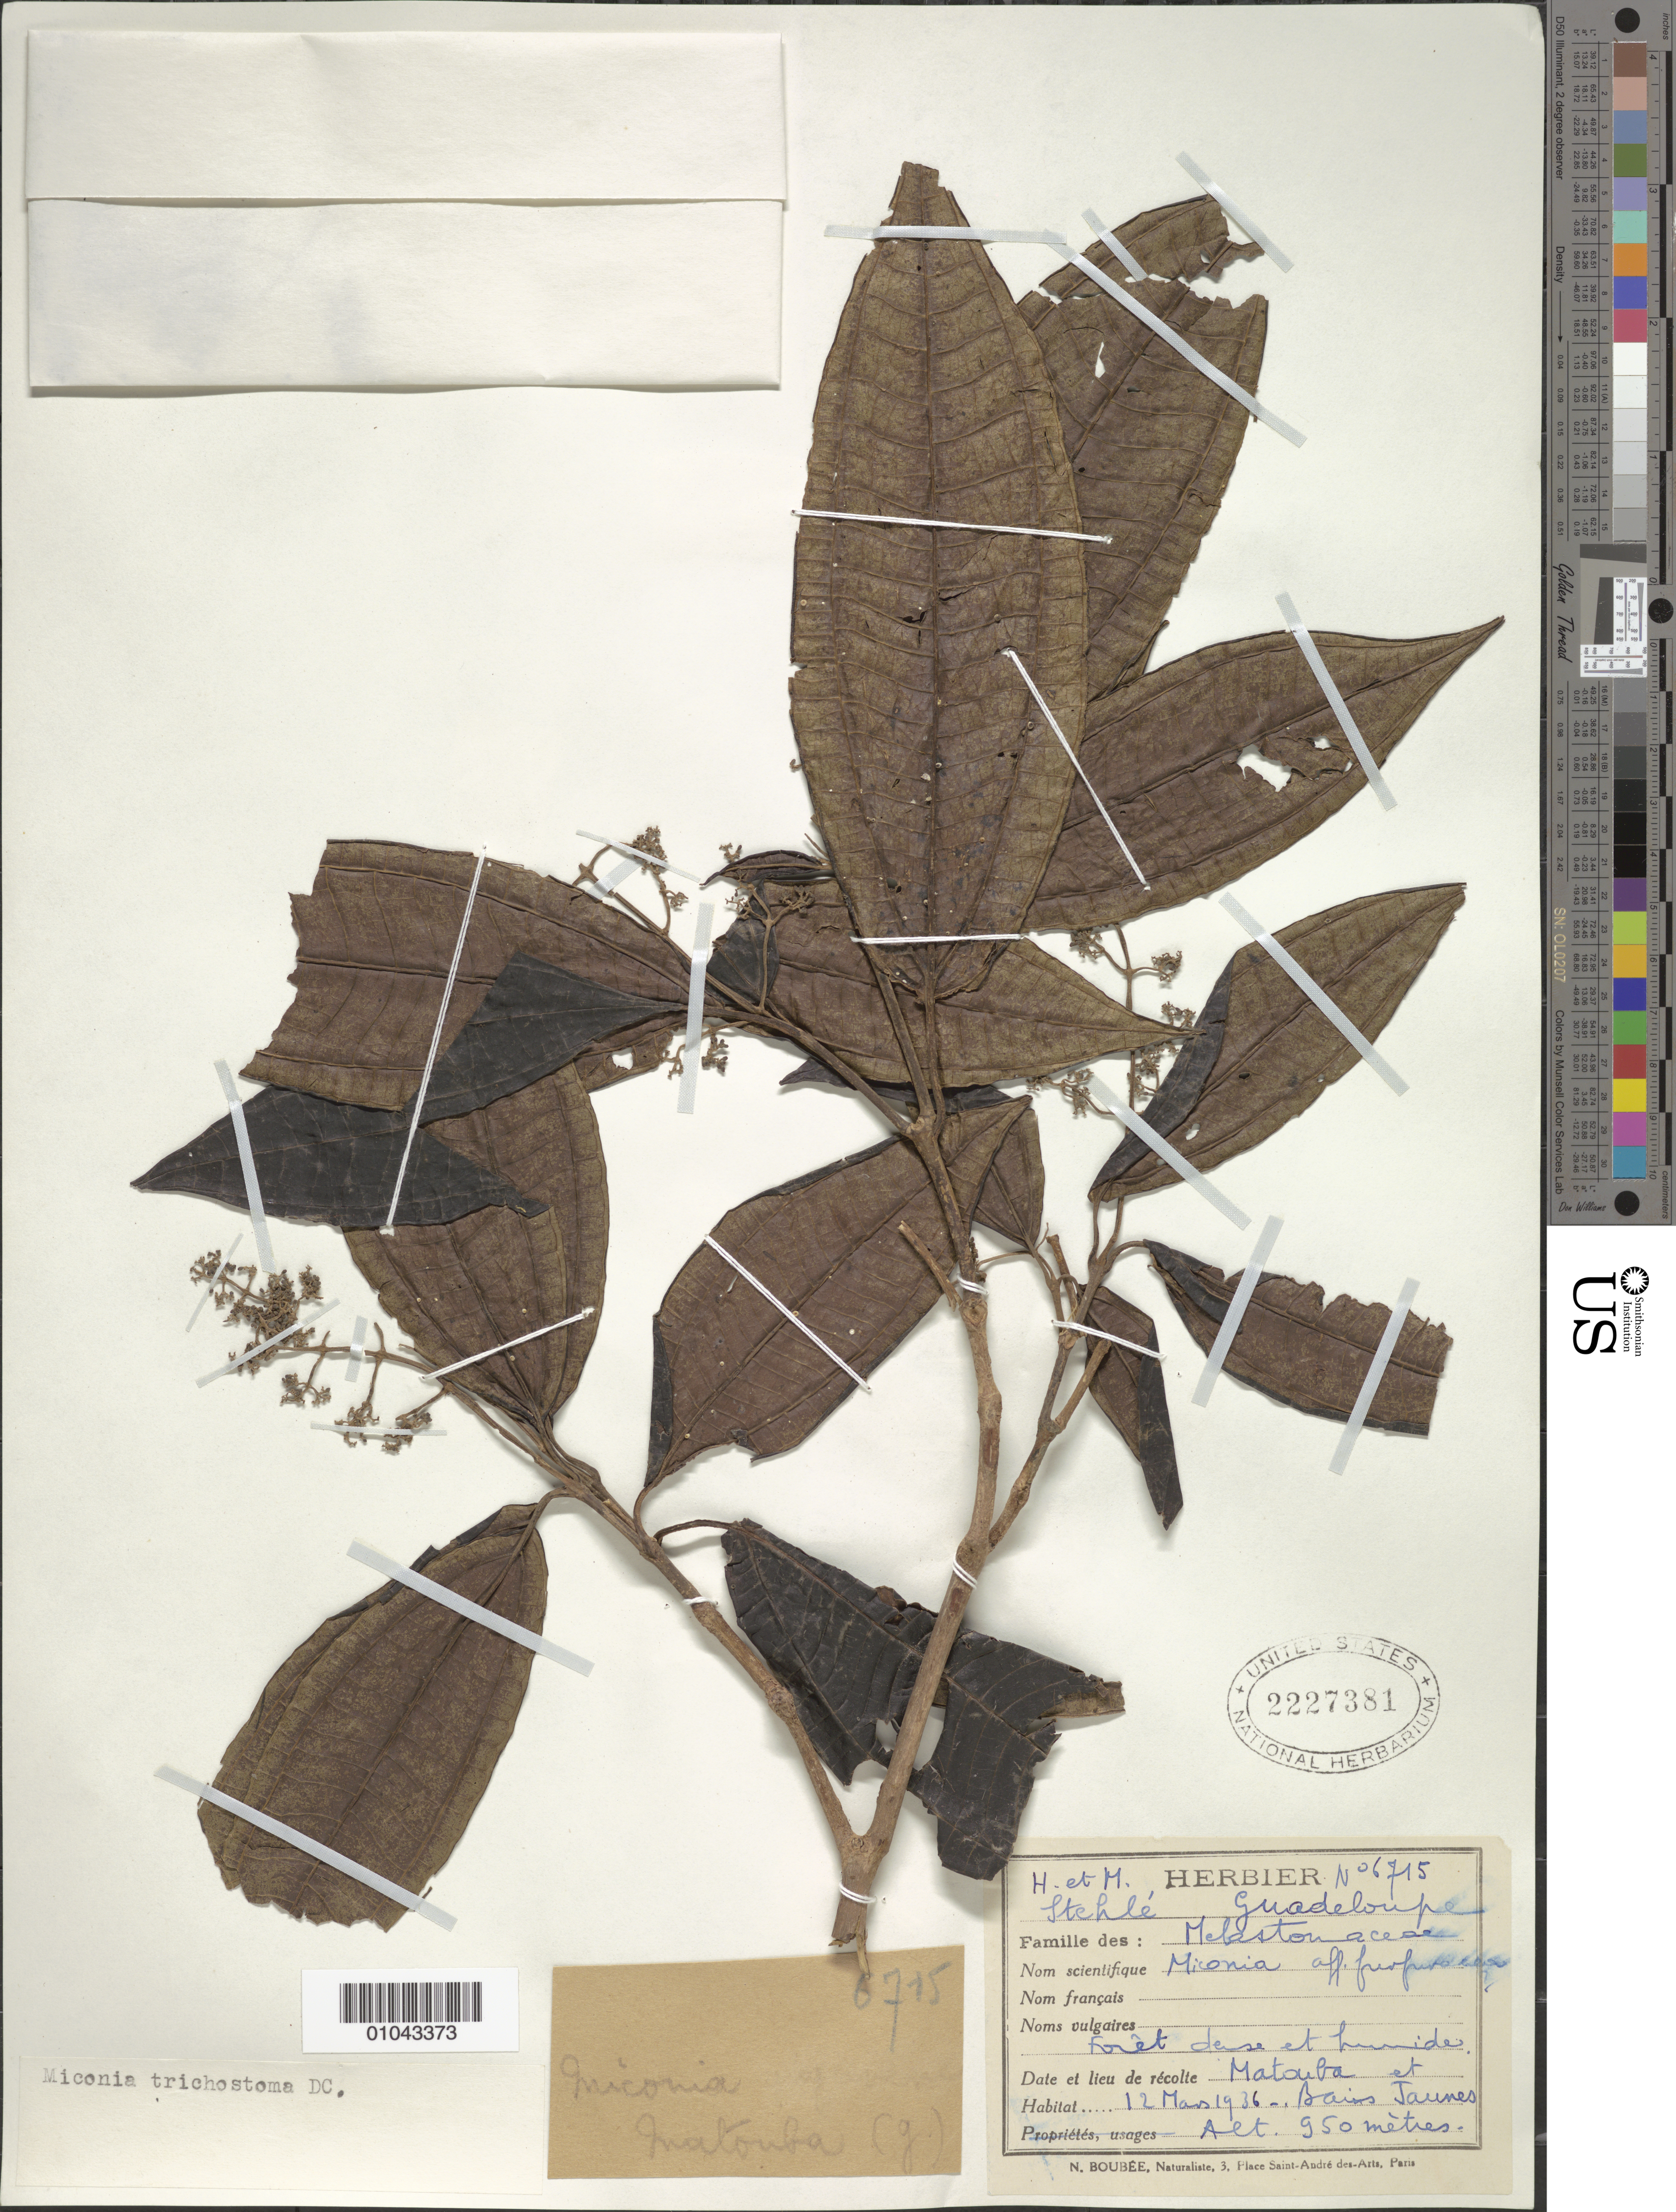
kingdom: Plantae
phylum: Tracheophyta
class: Magnoliopsida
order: Myrtales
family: Melastomataceae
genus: Miconia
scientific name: Miconia trichotoma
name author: (Desr.) DC.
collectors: H. Stehlé & M. Stehlé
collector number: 6715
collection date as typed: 12 Mar 1936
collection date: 1936-03-12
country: Guadeloupe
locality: Matouba et Bains Jaunes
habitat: Forêt dense et humide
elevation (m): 950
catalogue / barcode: US 2227381